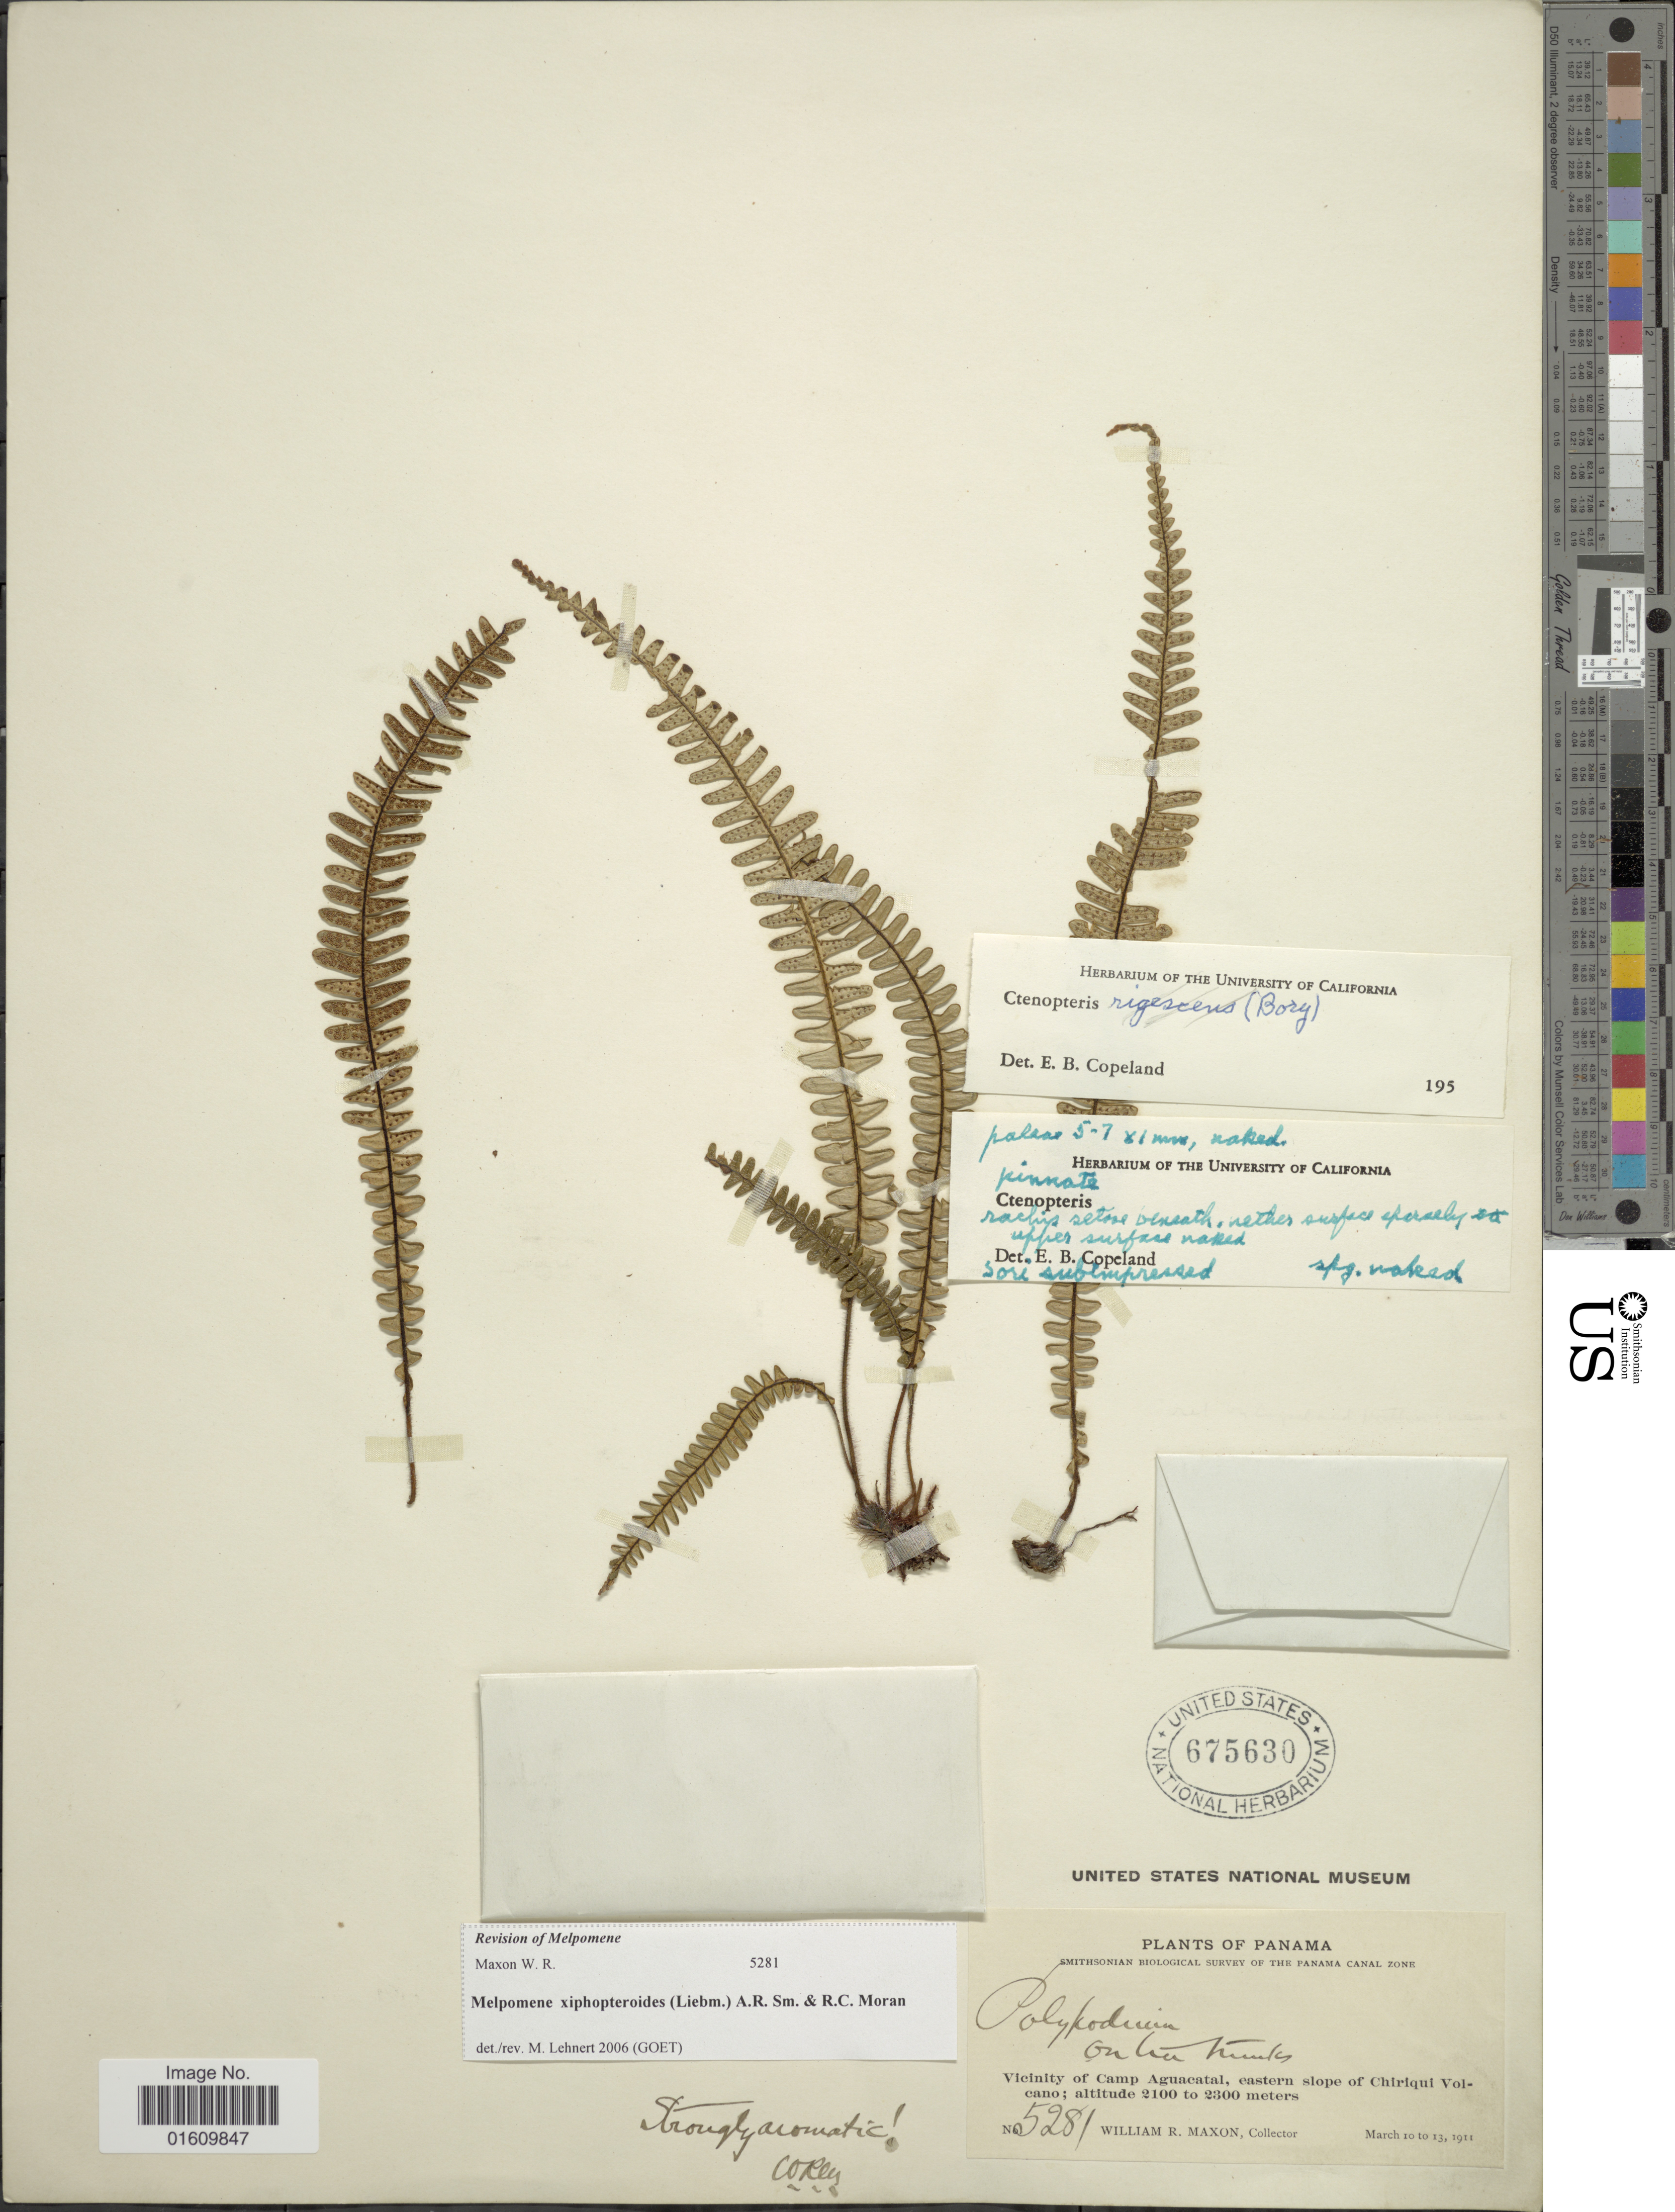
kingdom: Plantae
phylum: Tracheophyta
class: Polypodiopsida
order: Polypodiales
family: Polypodiaceae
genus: Melpomene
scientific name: Melpomene xiphopteroides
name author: (Liebm.) A.R. Sm. & R.C. Moran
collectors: W. R. Maxon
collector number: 5281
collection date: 1911-03-10/1911-03-13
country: Panama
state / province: Chiriqui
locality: The Panama Canal Zone, Vicinity of Camp Aguacatal, eastern slope of Chiriqui Volcano.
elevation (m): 2100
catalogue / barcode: US 675630